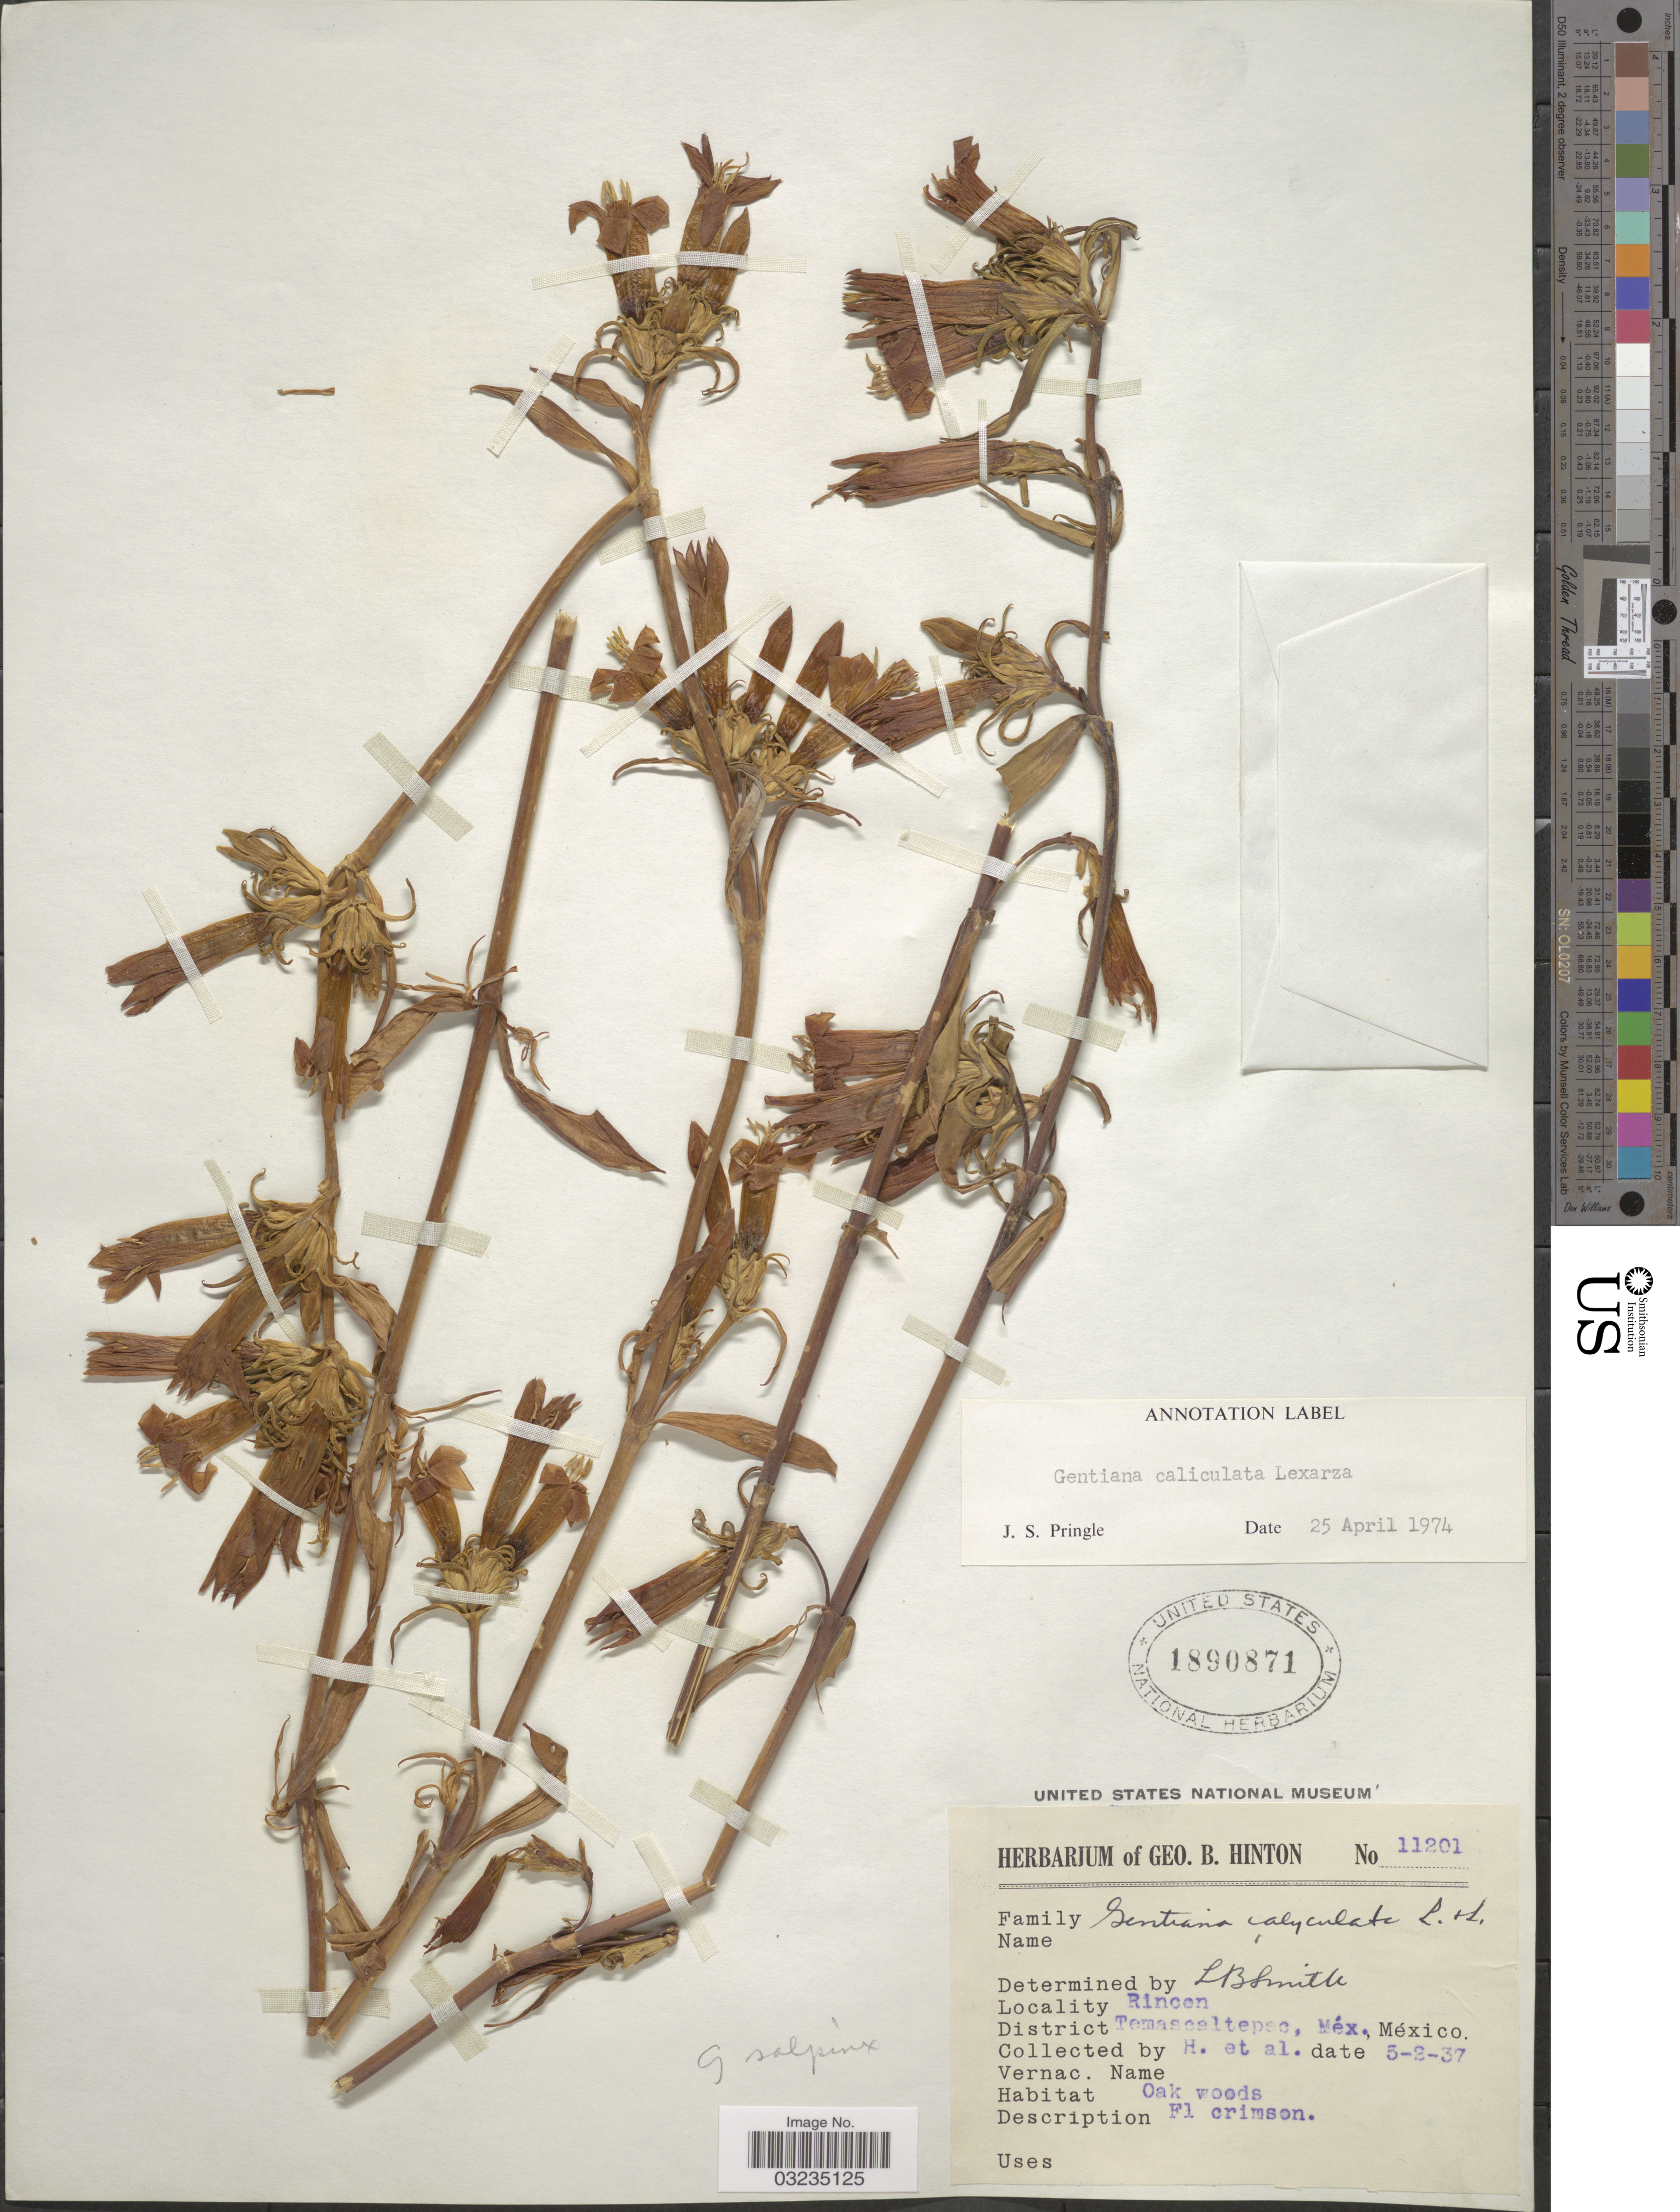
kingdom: Plantae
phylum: Tracheophyta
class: Magnoliopsida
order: Gentianales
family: Gentianaceae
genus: Gentiana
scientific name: Gentiana caliculata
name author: Lex.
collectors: G. B. Hinton & et al.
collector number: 11201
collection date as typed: Transcribed d/m/y: 5/2/37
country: Mexico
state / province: México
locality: Rincon. District Temascaltepec, Méx.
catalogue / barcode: US 1890871